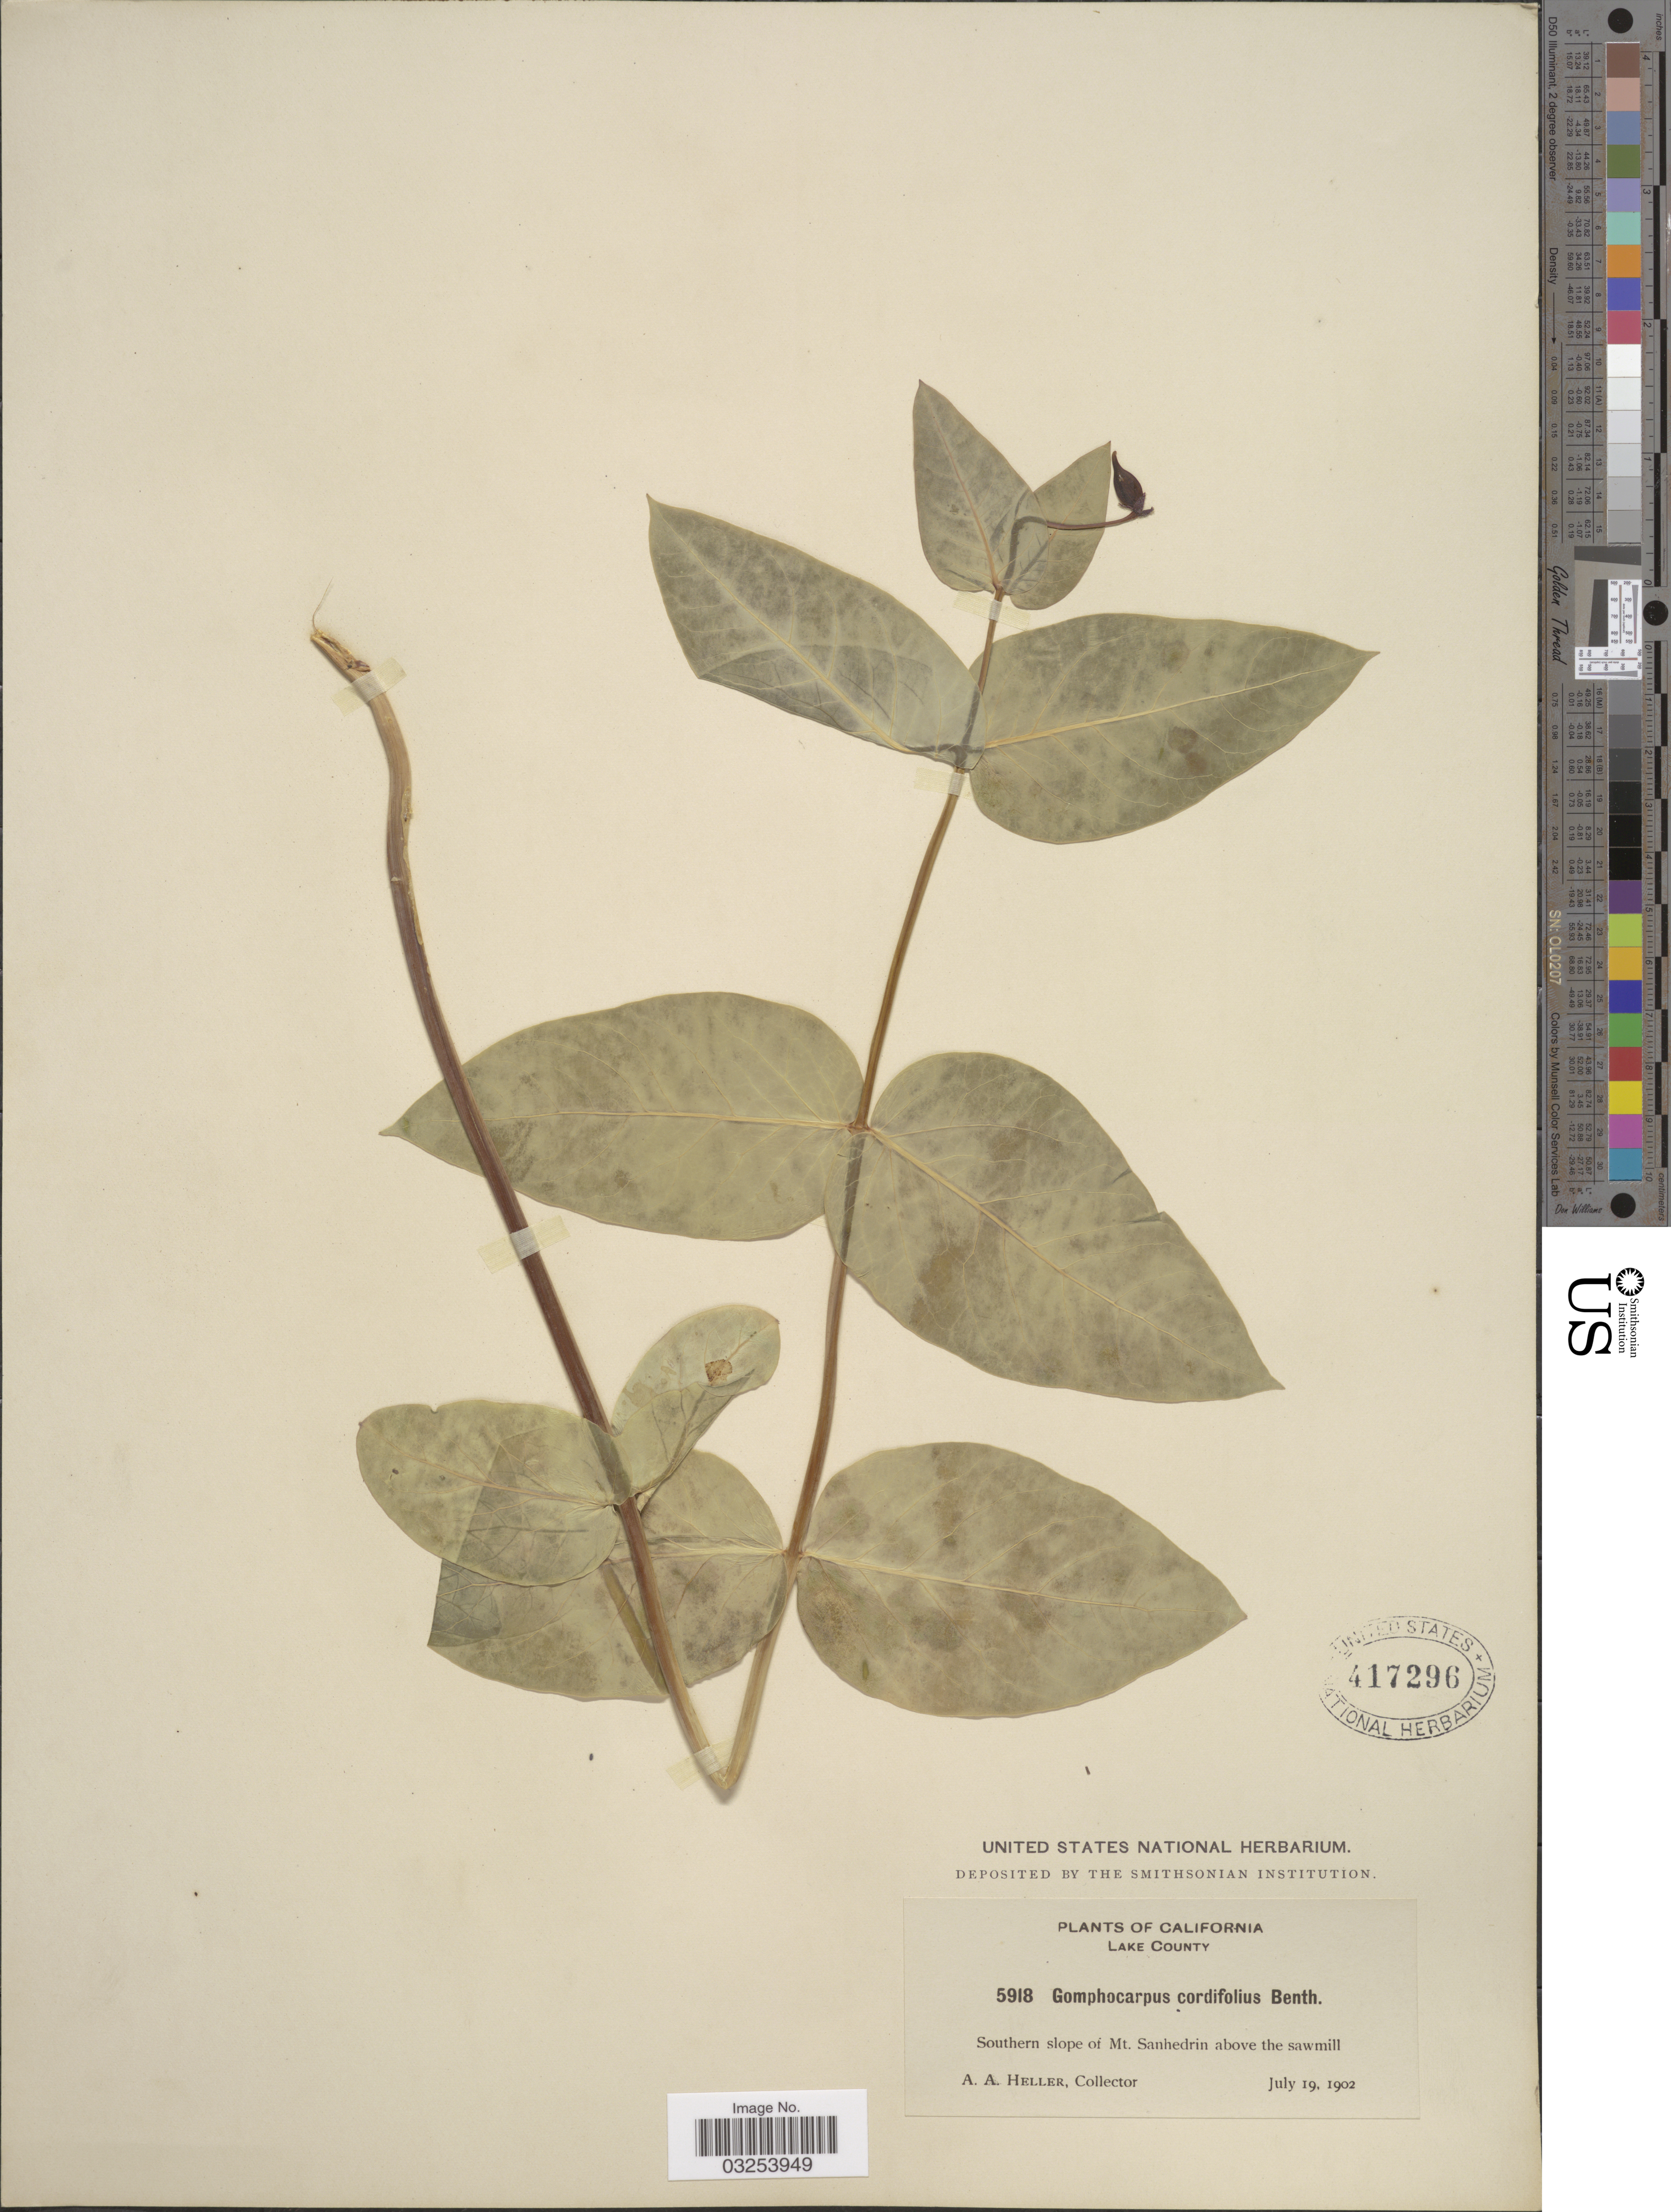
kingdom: Plantae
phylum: Tracheophyta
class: Magnoliopsida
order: Gentianales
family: Apocynaceae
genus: Asclepias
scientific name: Asclepias cordifolia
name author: (Benth.) Jeps.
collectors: A. A. Heller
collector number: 5918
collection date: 1902-07-19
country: United States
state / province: California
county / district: Lake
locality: Lake County. Southern slope of Mt. Sanhedrin above the sawmill.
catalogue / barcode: US 417296